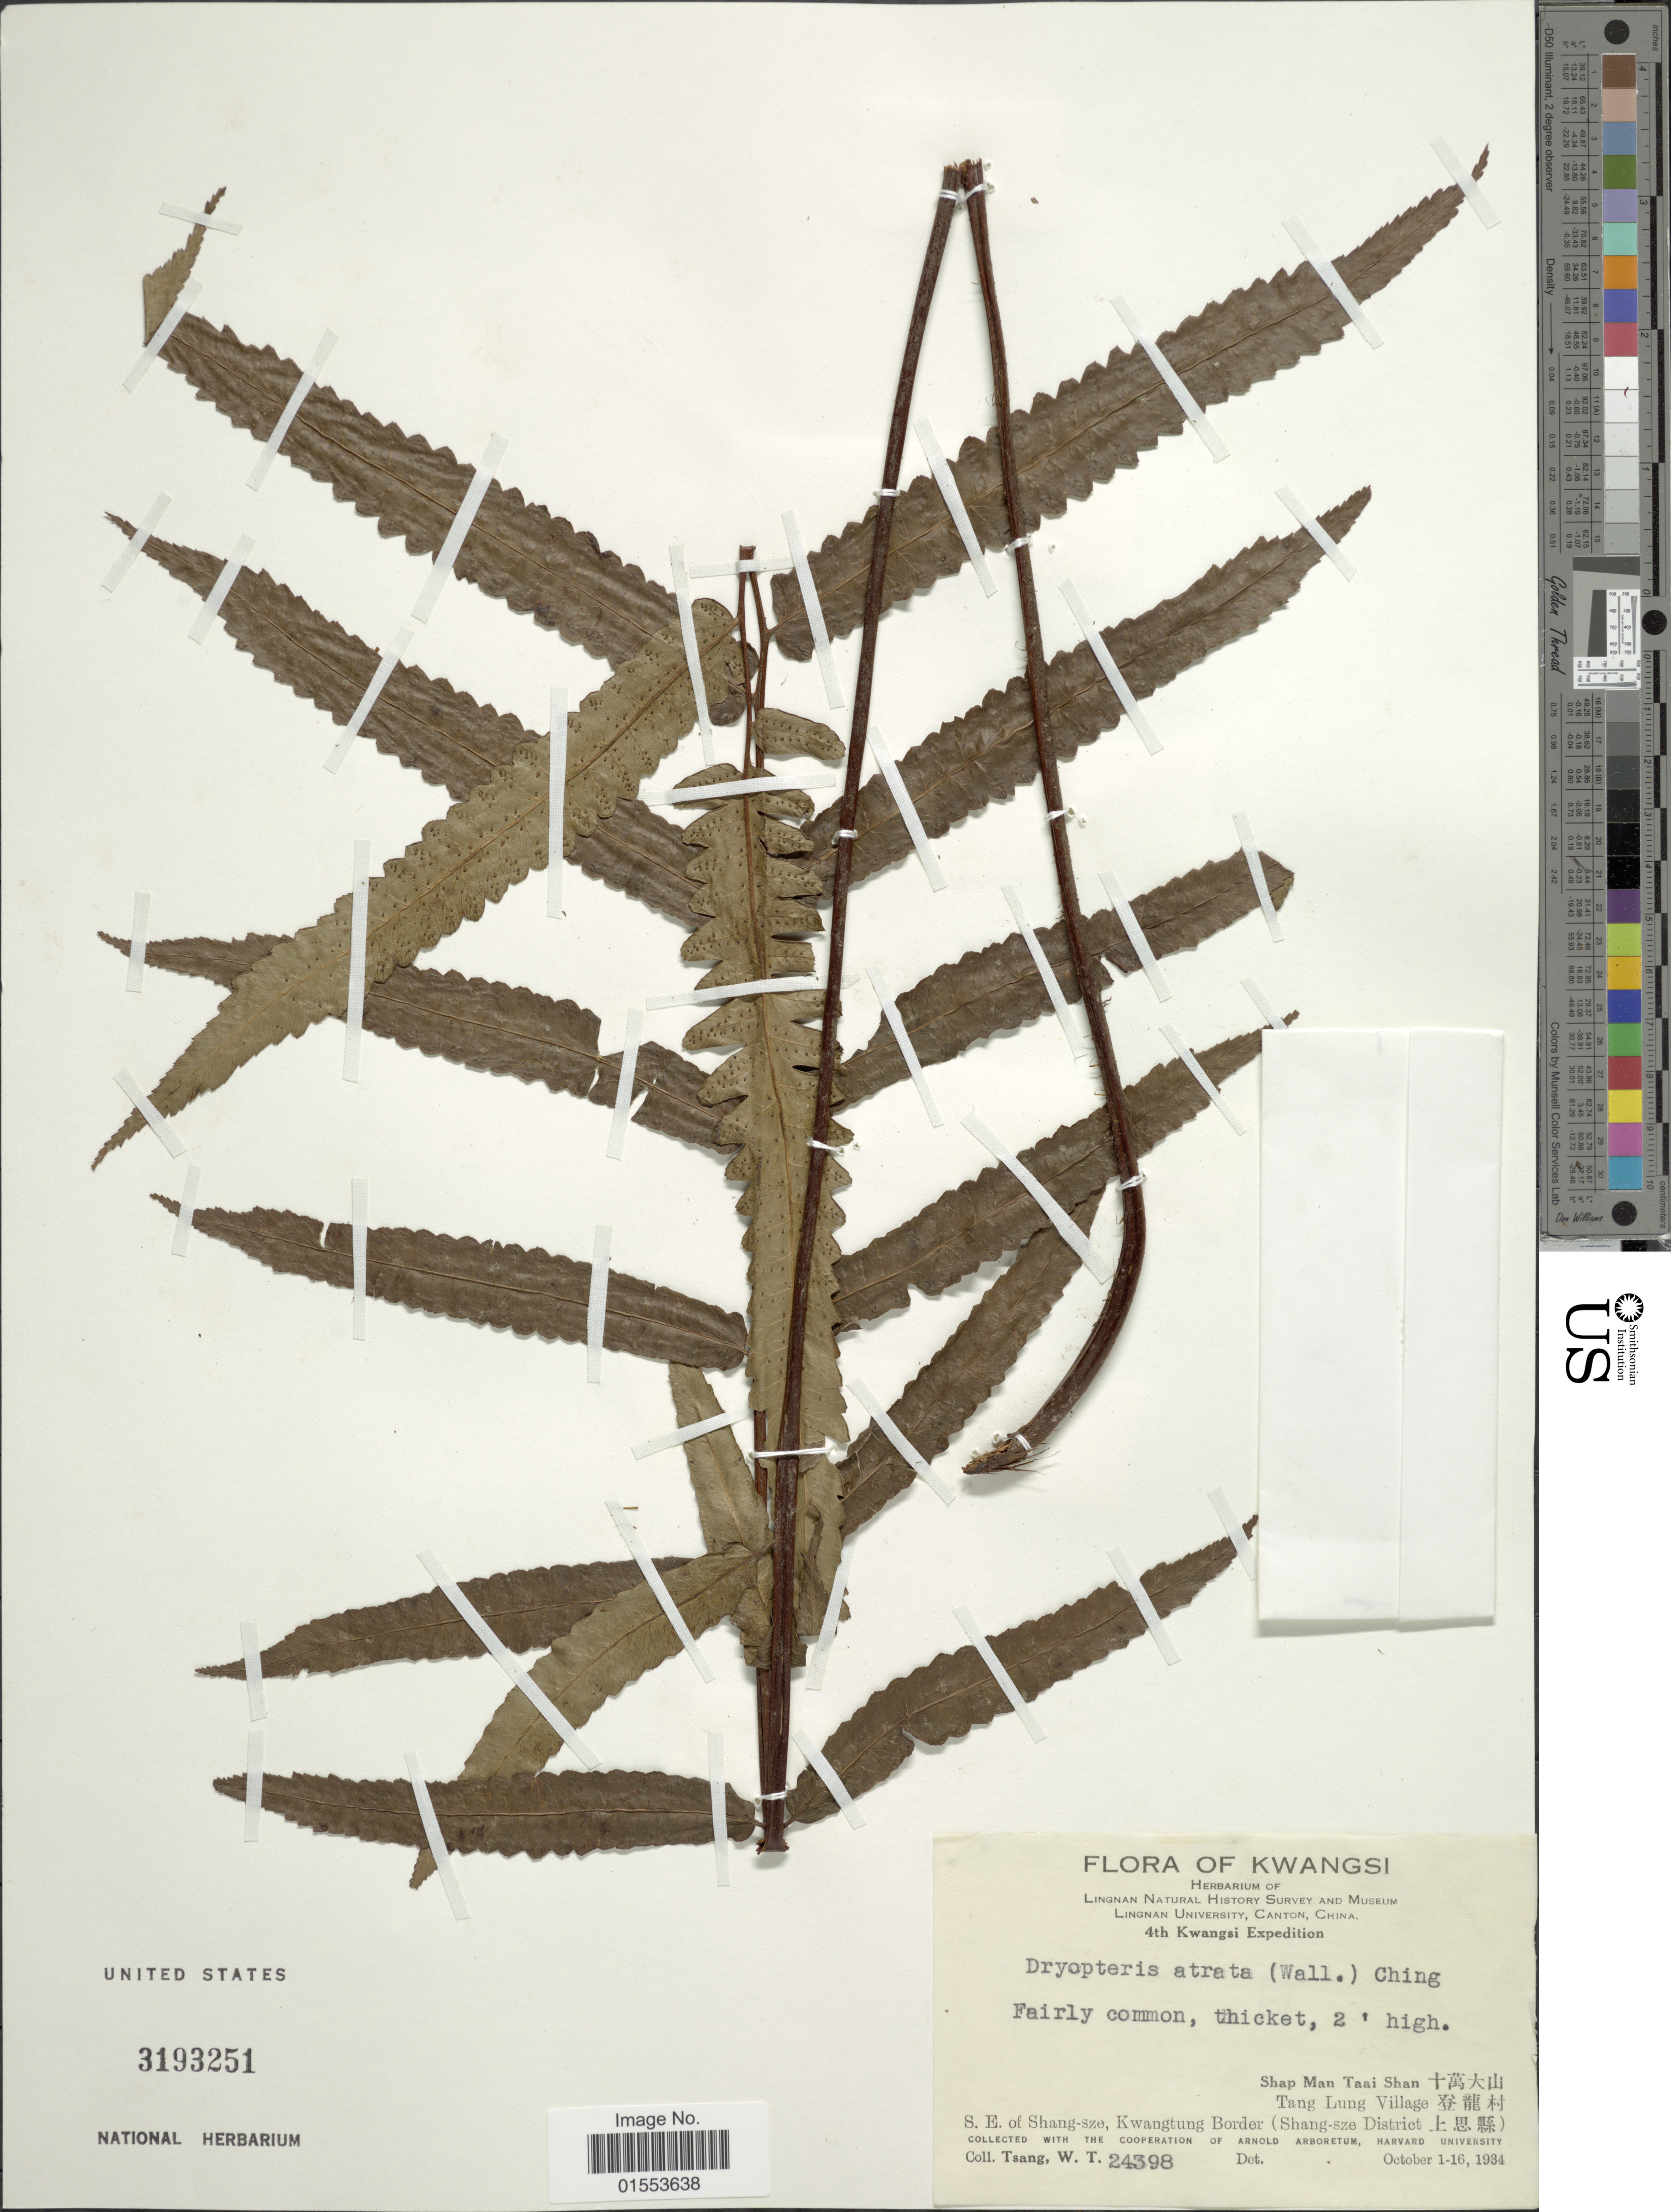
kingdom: Plantae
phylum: Tracheophyta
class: Polypodiopsida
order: Polypodiales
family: Dryopteridaceae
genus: Dryopteris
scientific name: Dryopteris atrata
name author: (Wall. ex Kunze) Ching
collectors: W. T. Tsang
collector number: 24398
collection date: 1934-10-01/1934-10-16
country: China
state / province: Guangxi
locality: Kwangsi, Shap Man Taai Shan X, Tang Lung Village X, S.E. of Shan-sze, Kwangtung Border (Shang-sze District X).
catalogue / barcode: US 3193251